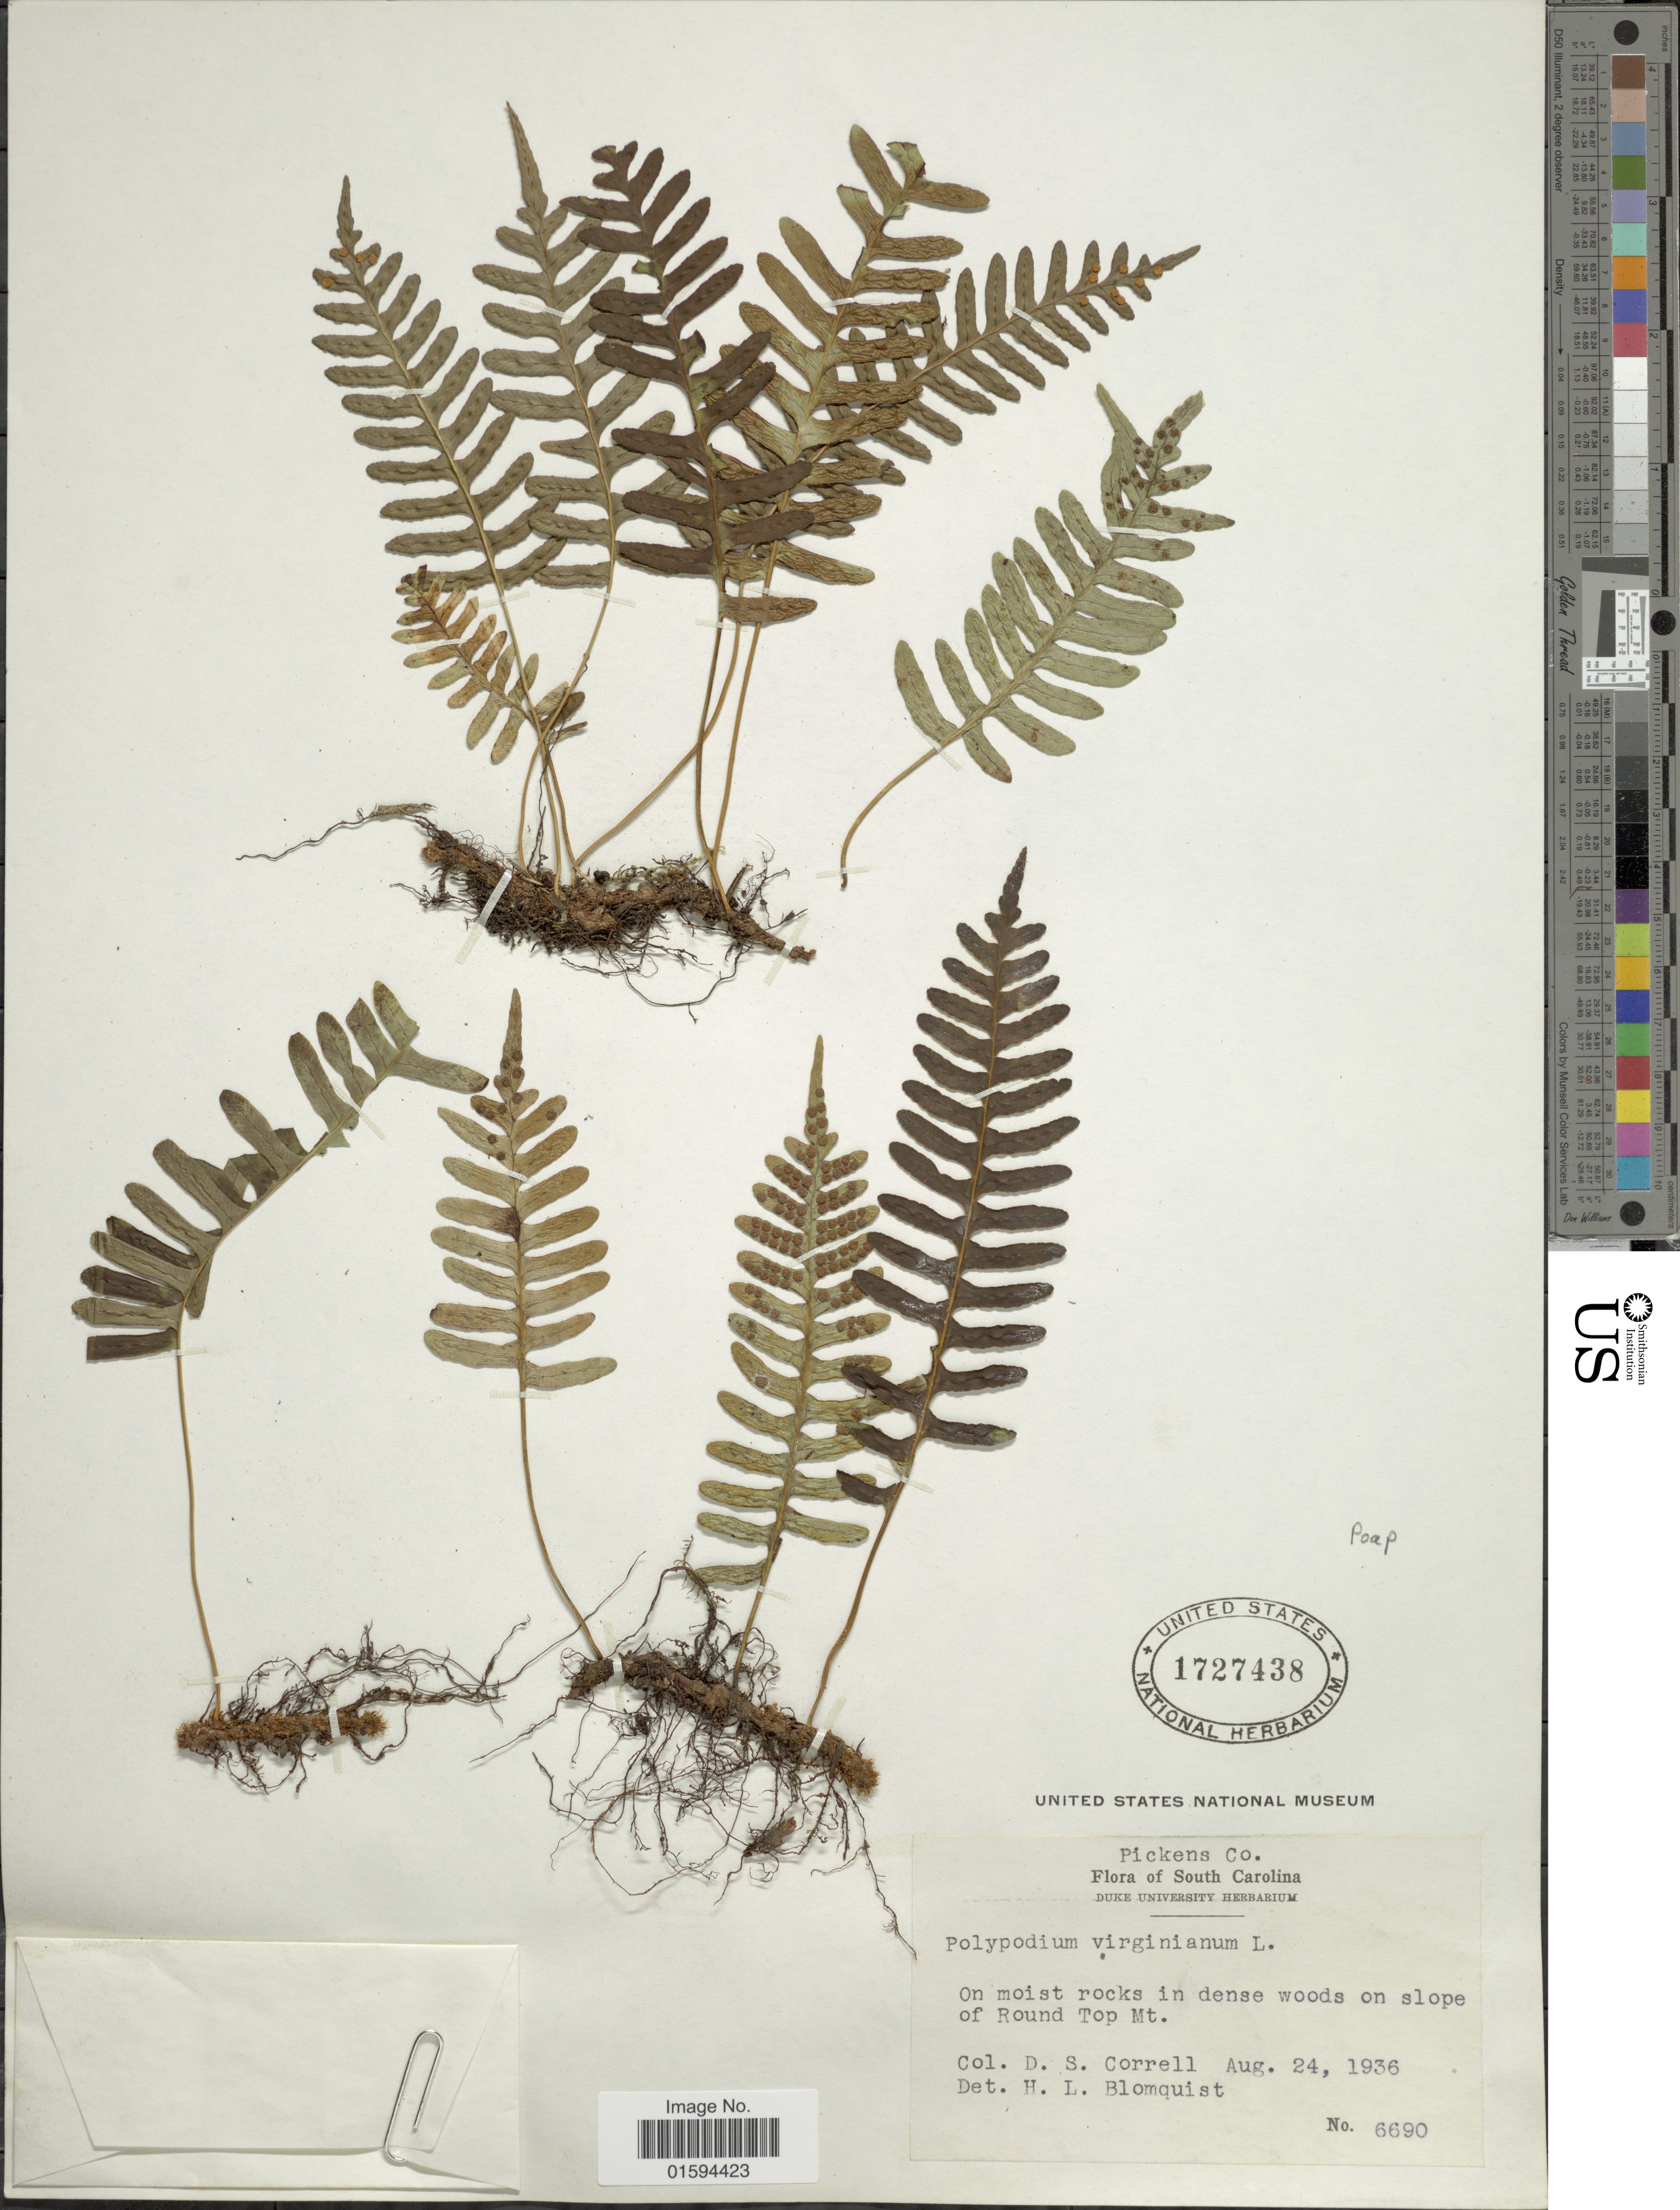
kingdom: Plantae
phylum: Tracheophyta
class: Polypodiopsida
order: Polypodiales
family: Polypodiaceae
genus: Polypodium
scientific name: Polypodium appalachianum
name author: Haufler & Windham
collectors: D. S. Correll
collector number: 6690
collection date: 1936-08-24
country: United States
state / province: South Carolina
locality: Pickens Co., on slope of Round Top Mt.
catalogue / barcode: US 1727438